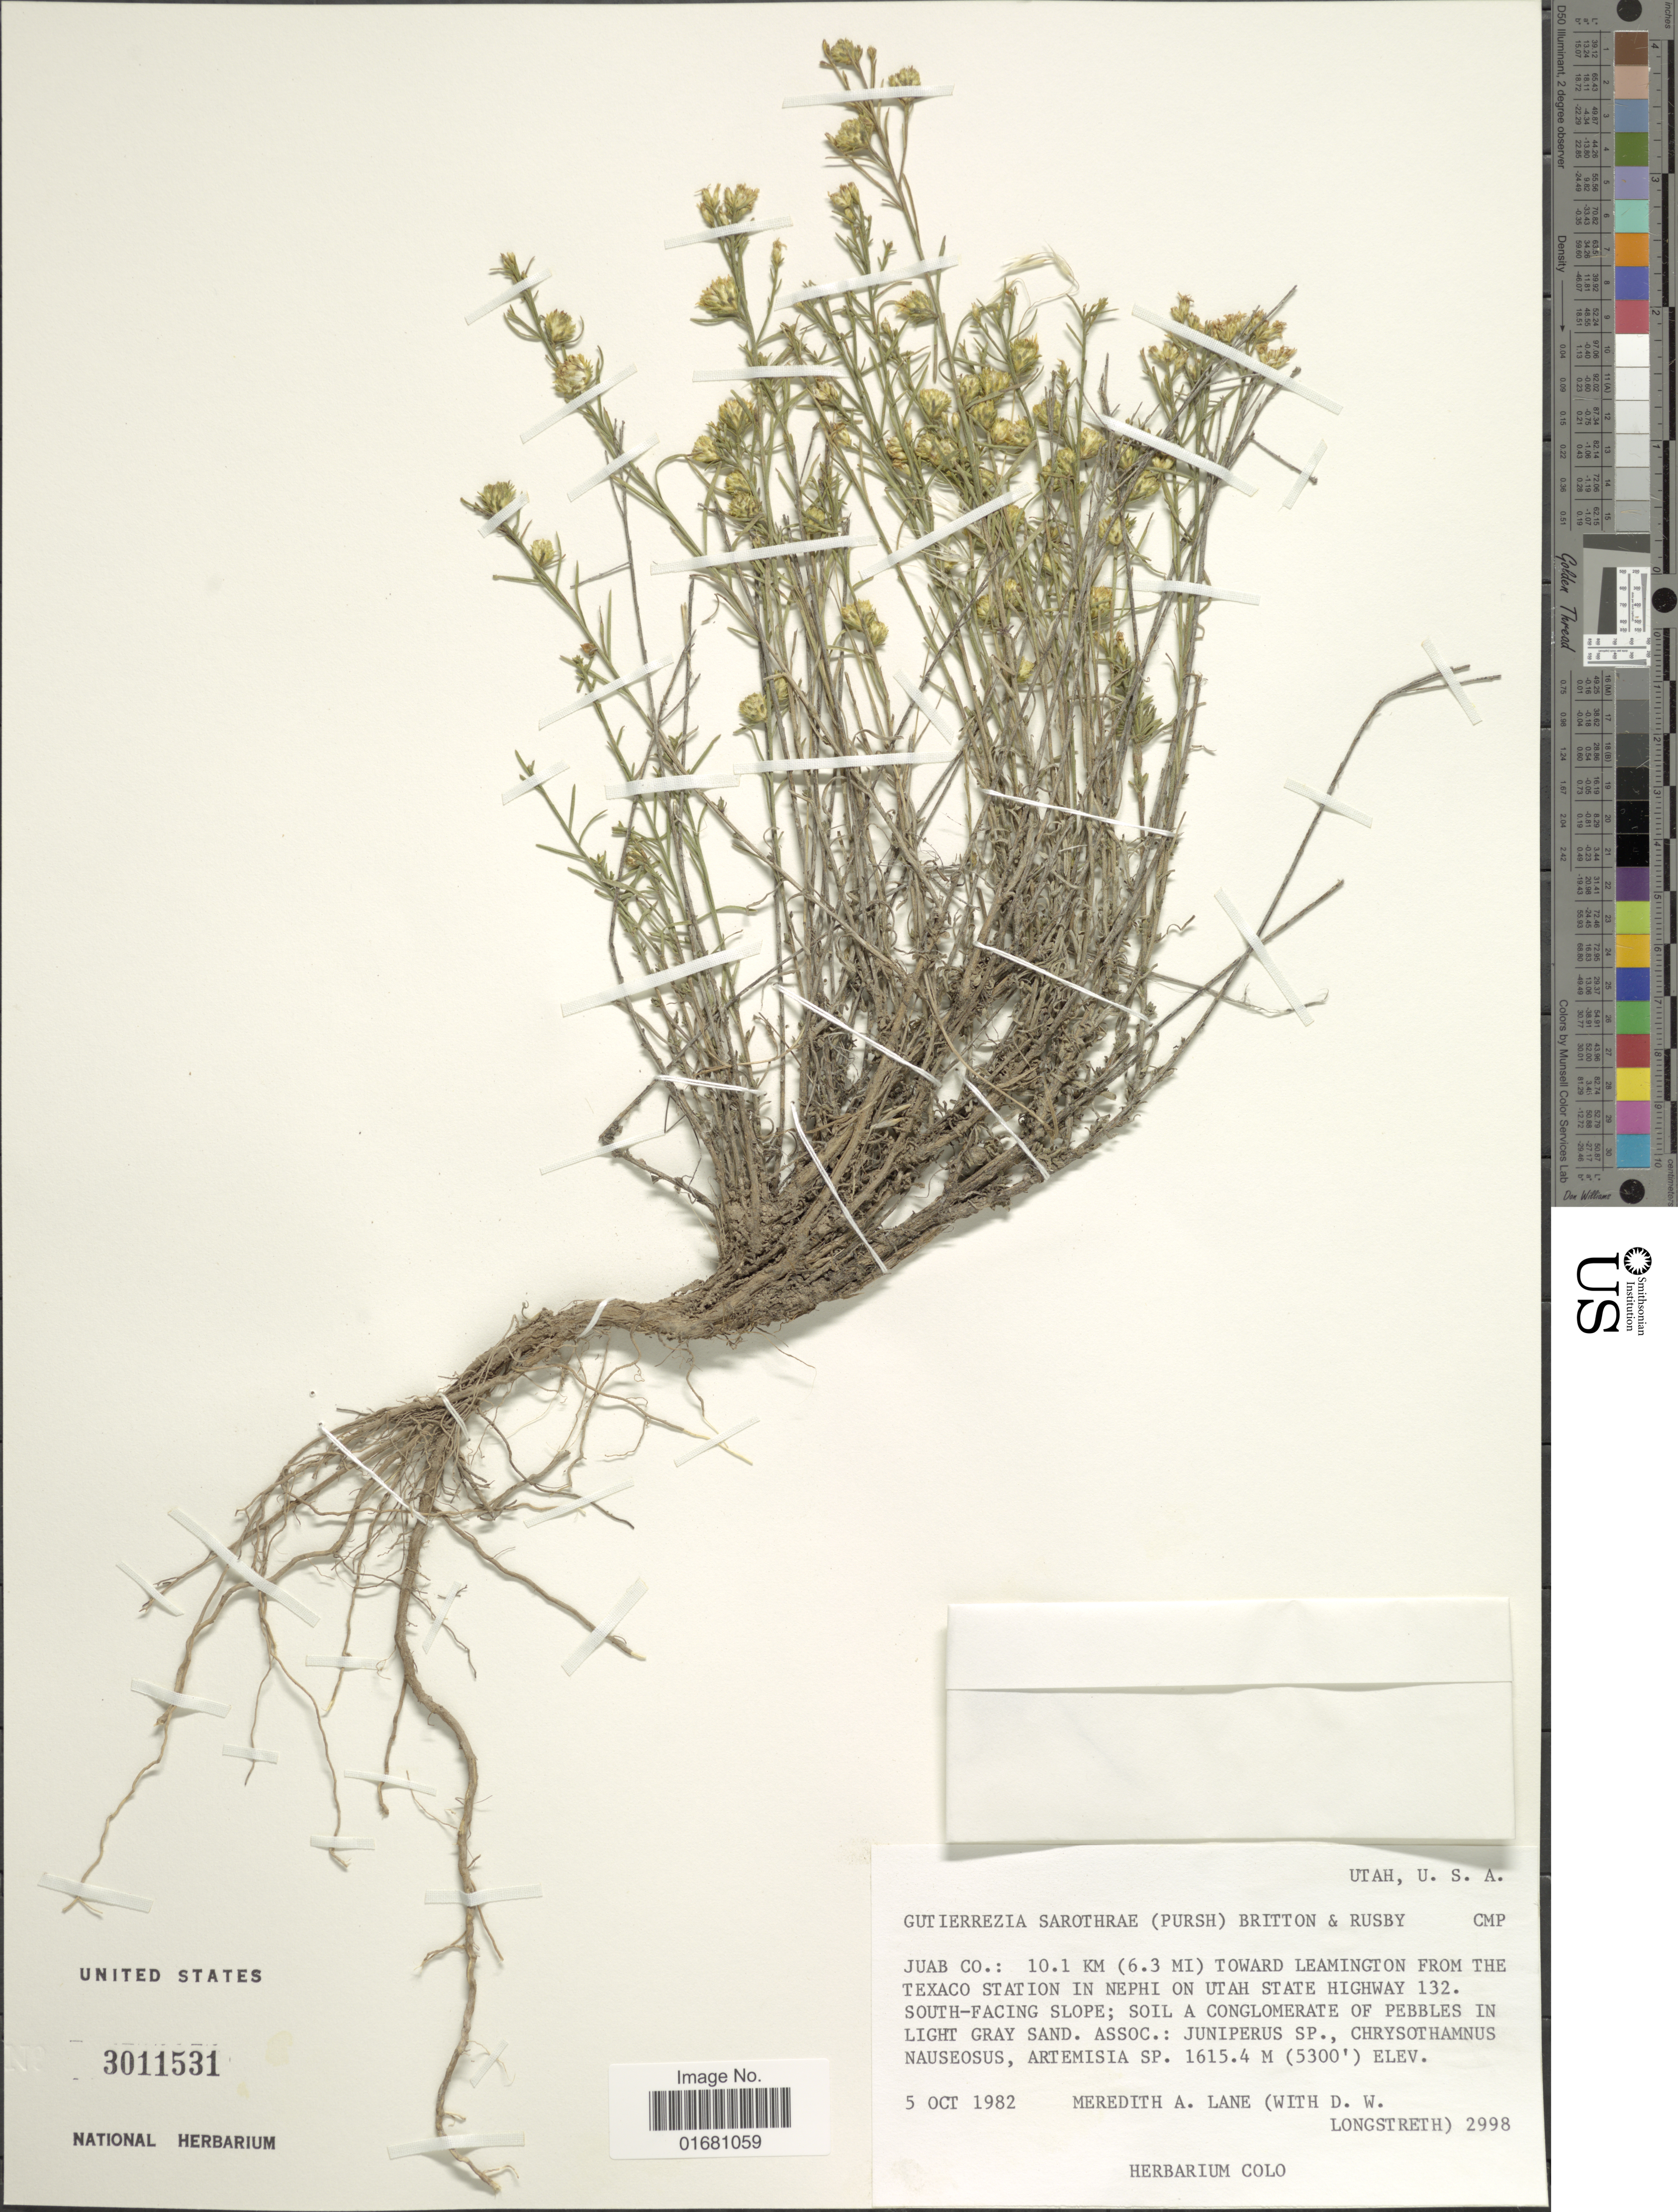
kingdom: Plantae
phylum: Tracheophyta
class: Magnoliopsida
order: Asterales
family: Asteraceae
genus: Gutierrezia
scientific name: Gutierrezia sarothrae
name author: (Pursh) Britton & Rusby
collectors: M. A. Lane & Longstreth, D. W.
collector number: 2998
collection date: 1982-10-05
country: United States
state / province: Utah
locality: Juab Co.: 10.1 km(6.3 mi) Towards Leamington from the Texaco Station in Nephi on Utah State Highway 132, South-facing slope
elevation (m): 1615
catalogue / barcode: US 3011531